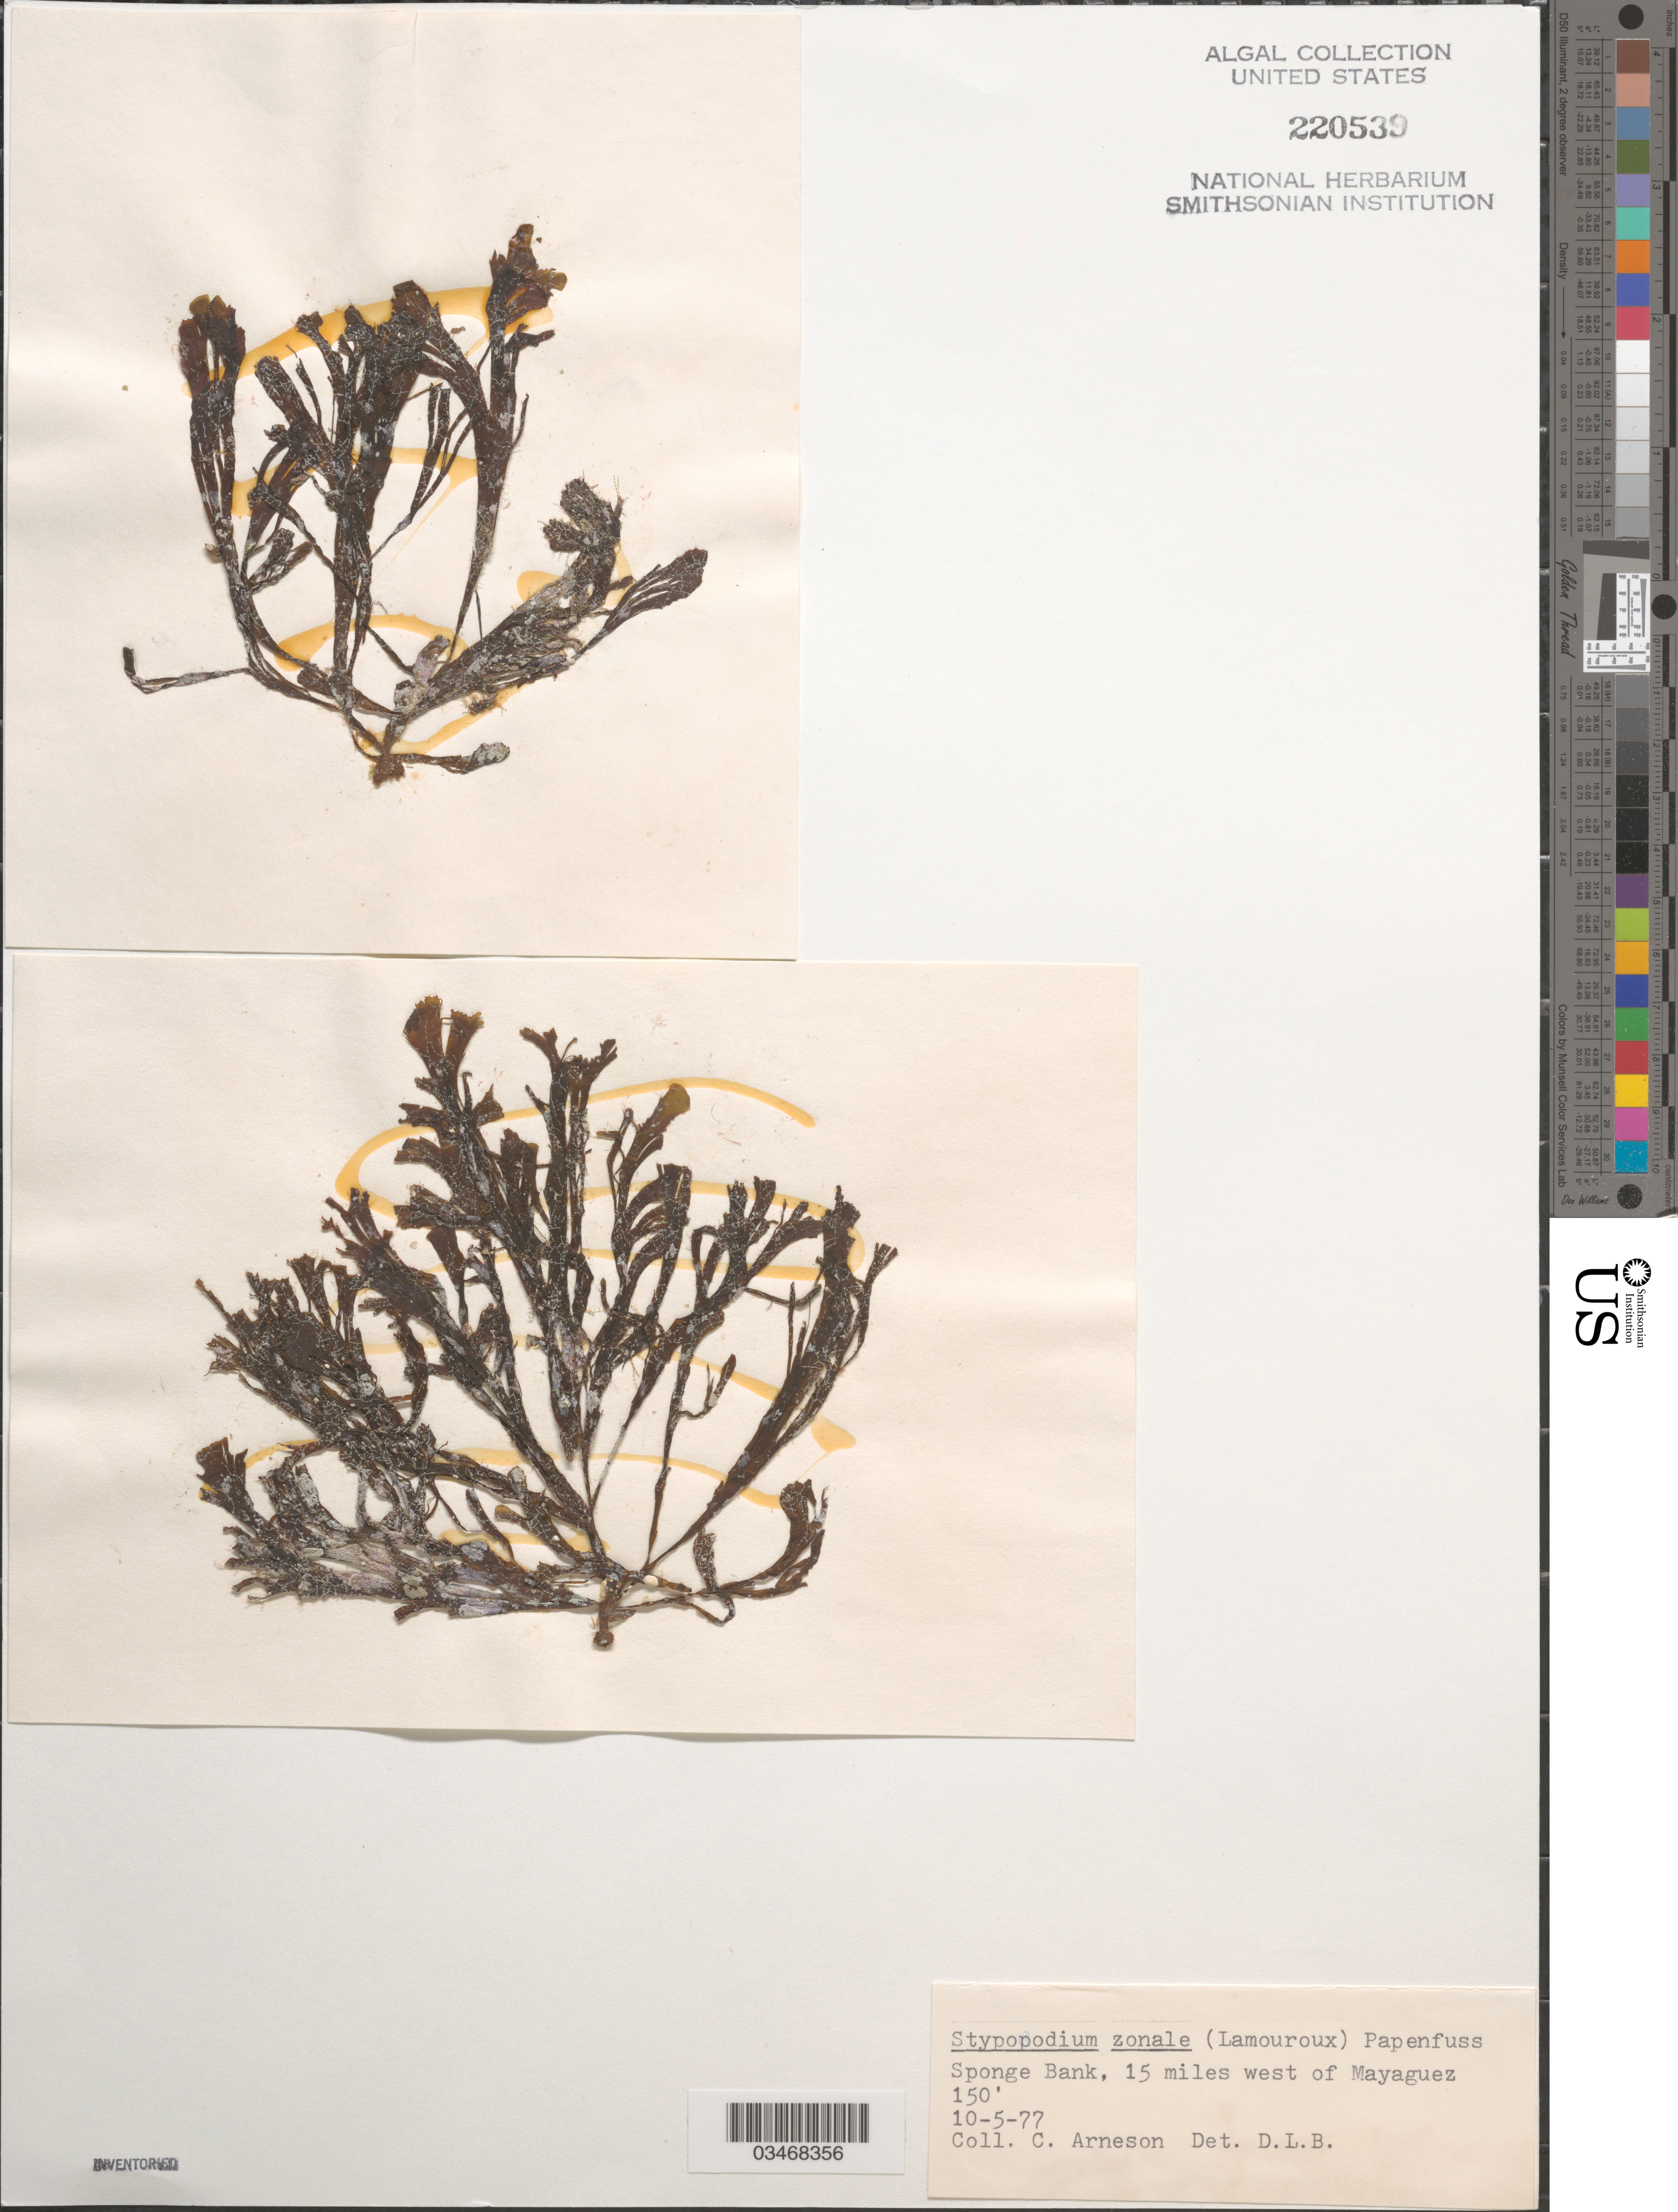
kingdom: Chromista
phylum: Ochrophyta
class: Phaeophyceae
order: Dictyotales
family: Dictyotaceae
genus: Stypopodium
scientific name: Stypopodium zonale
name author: (J.V.Lamouroux) Papenf.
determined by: Ballantine, D. L.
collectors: C. Arneson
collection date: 1977-10-05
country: Puerto Rico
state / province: Mayagüez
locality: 15 miles west of Mayaguez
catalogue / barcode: US 220539